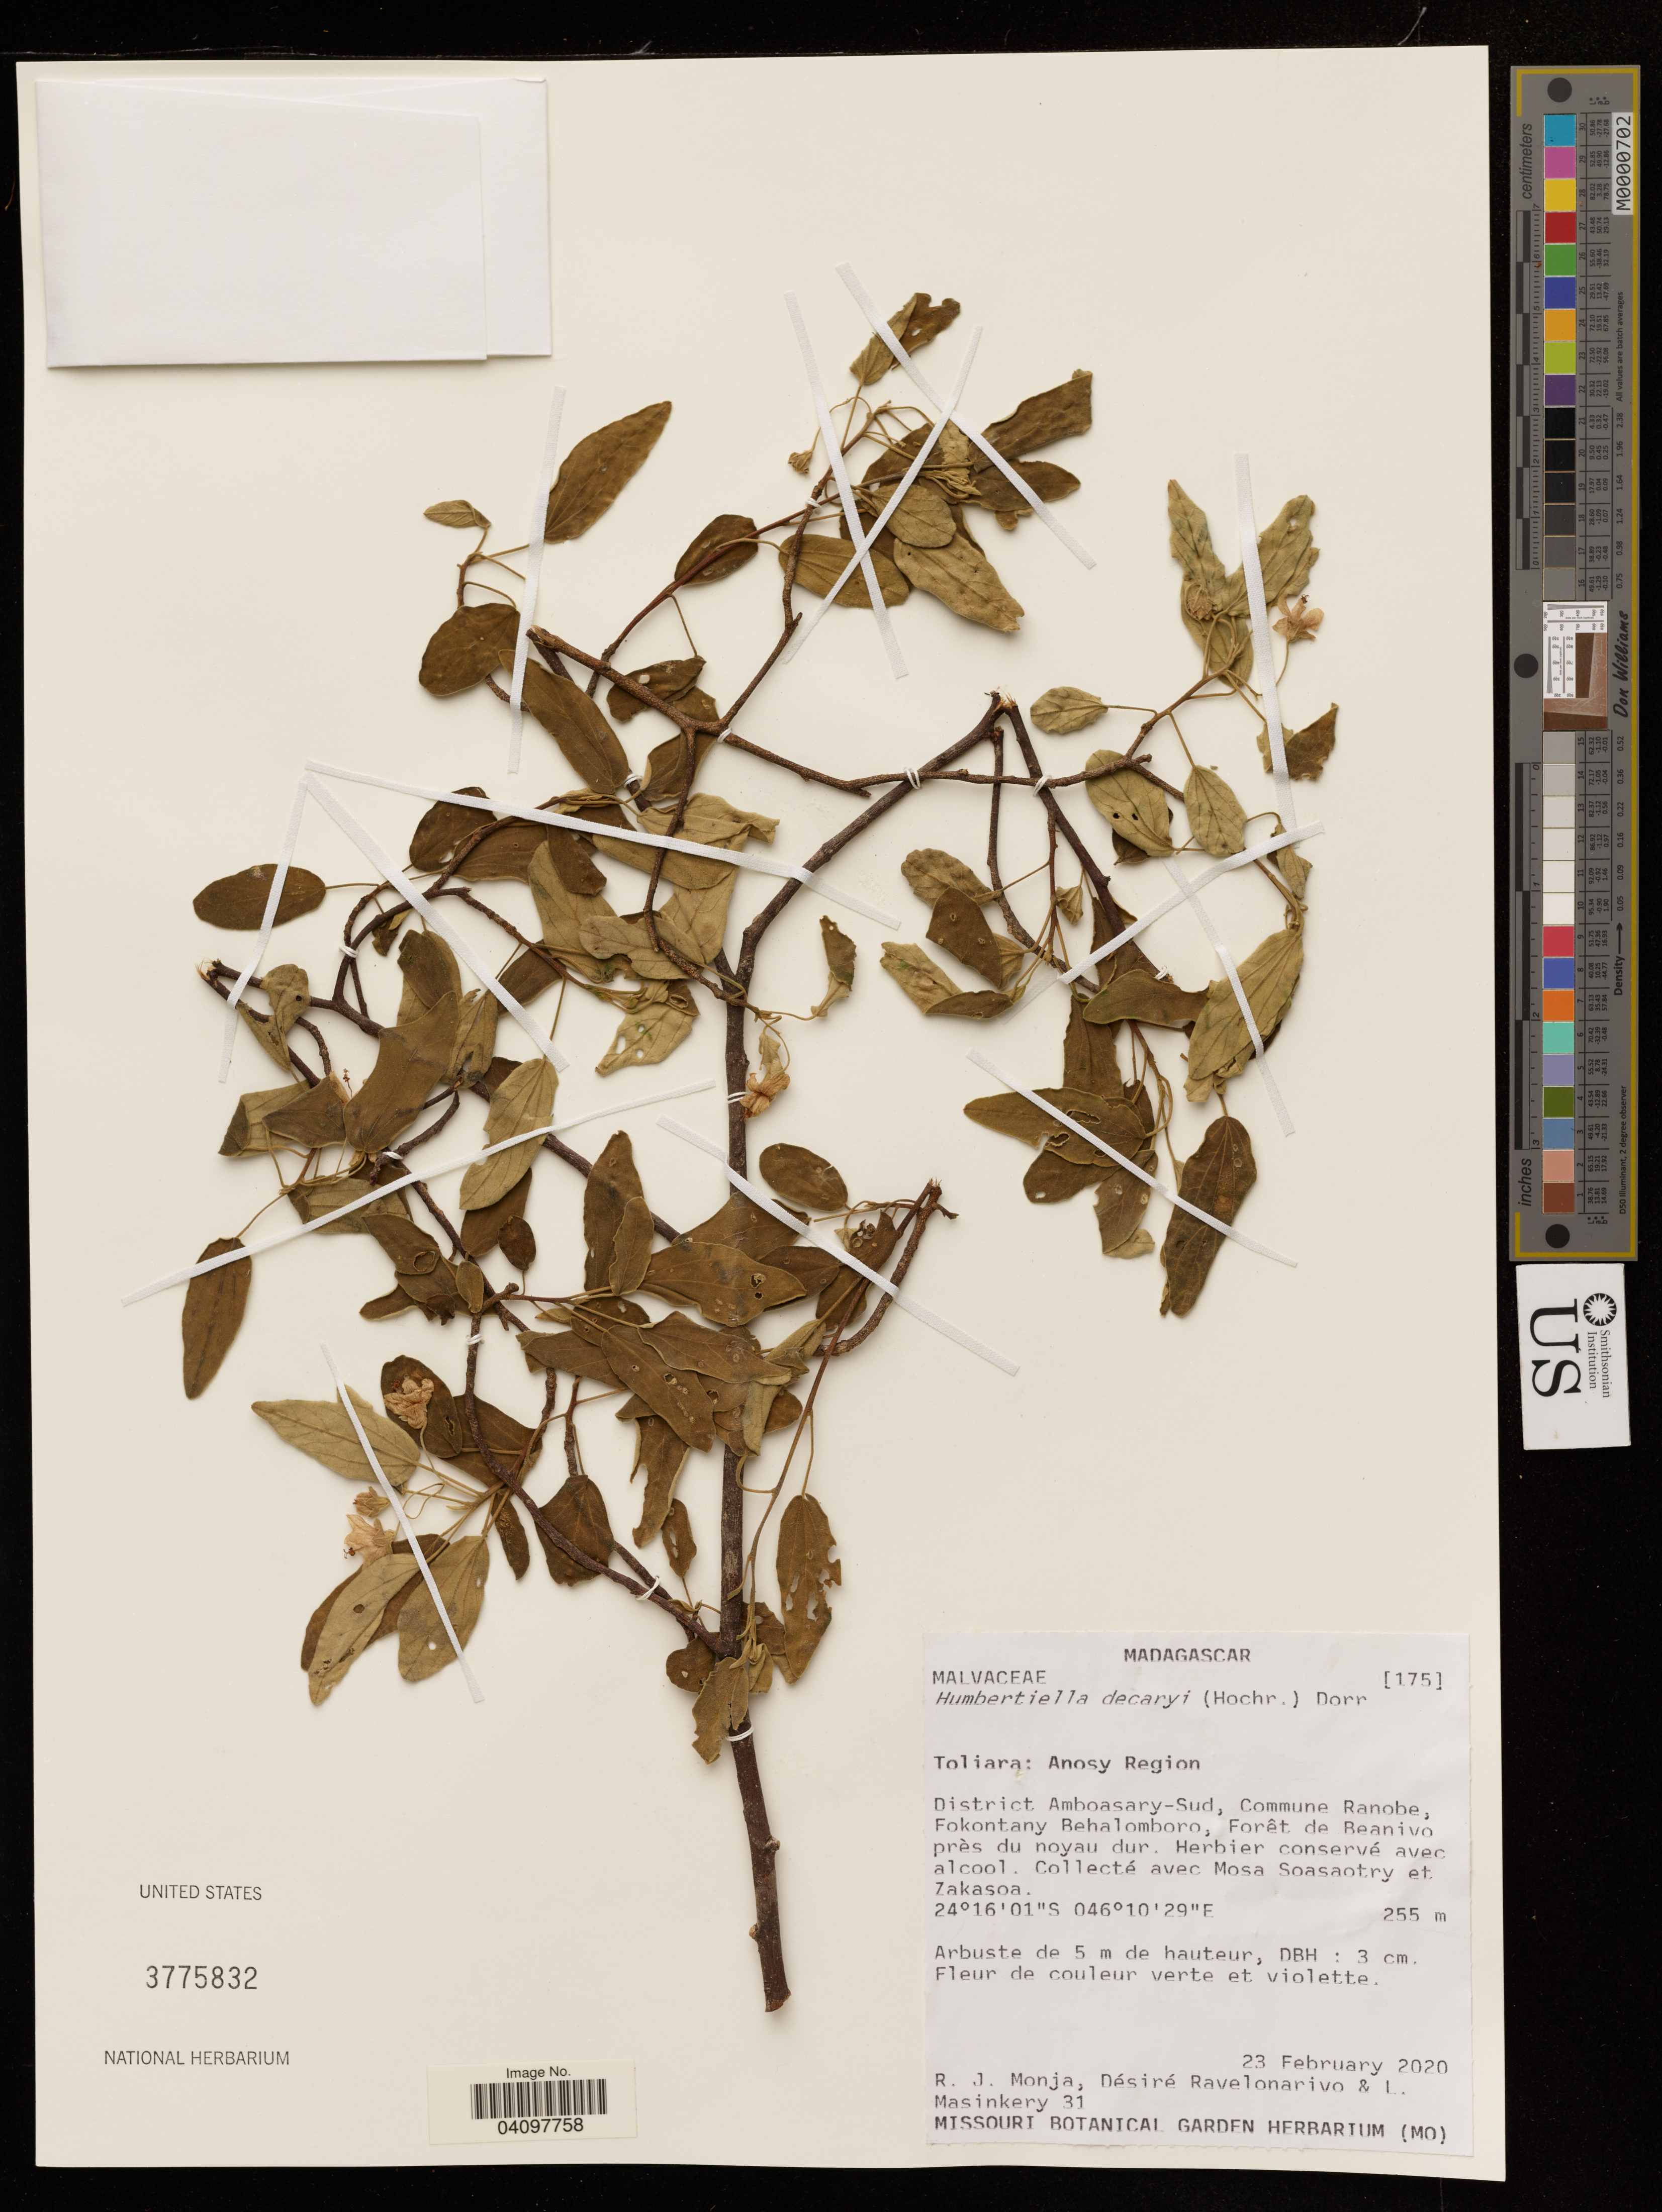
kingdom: Plantae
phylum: Tracheophyta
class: Magnoliopsida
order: Malvales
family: Malvaceae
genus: Humbertiella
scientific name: Humbertiella decaryi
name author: (Hochr.) Dorr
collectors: R. Monja, D. Ravelonarivo & L. Masinkery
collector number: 31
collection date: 2020-02-23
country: Madagascar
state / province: Toliara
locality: Anosy Region. District Amboasary-Sud, Commune Ranobe, Fokontany Behalomboro, Forêt de Beanivo près du noyau dur.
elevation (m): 255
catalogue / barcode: US 3775832